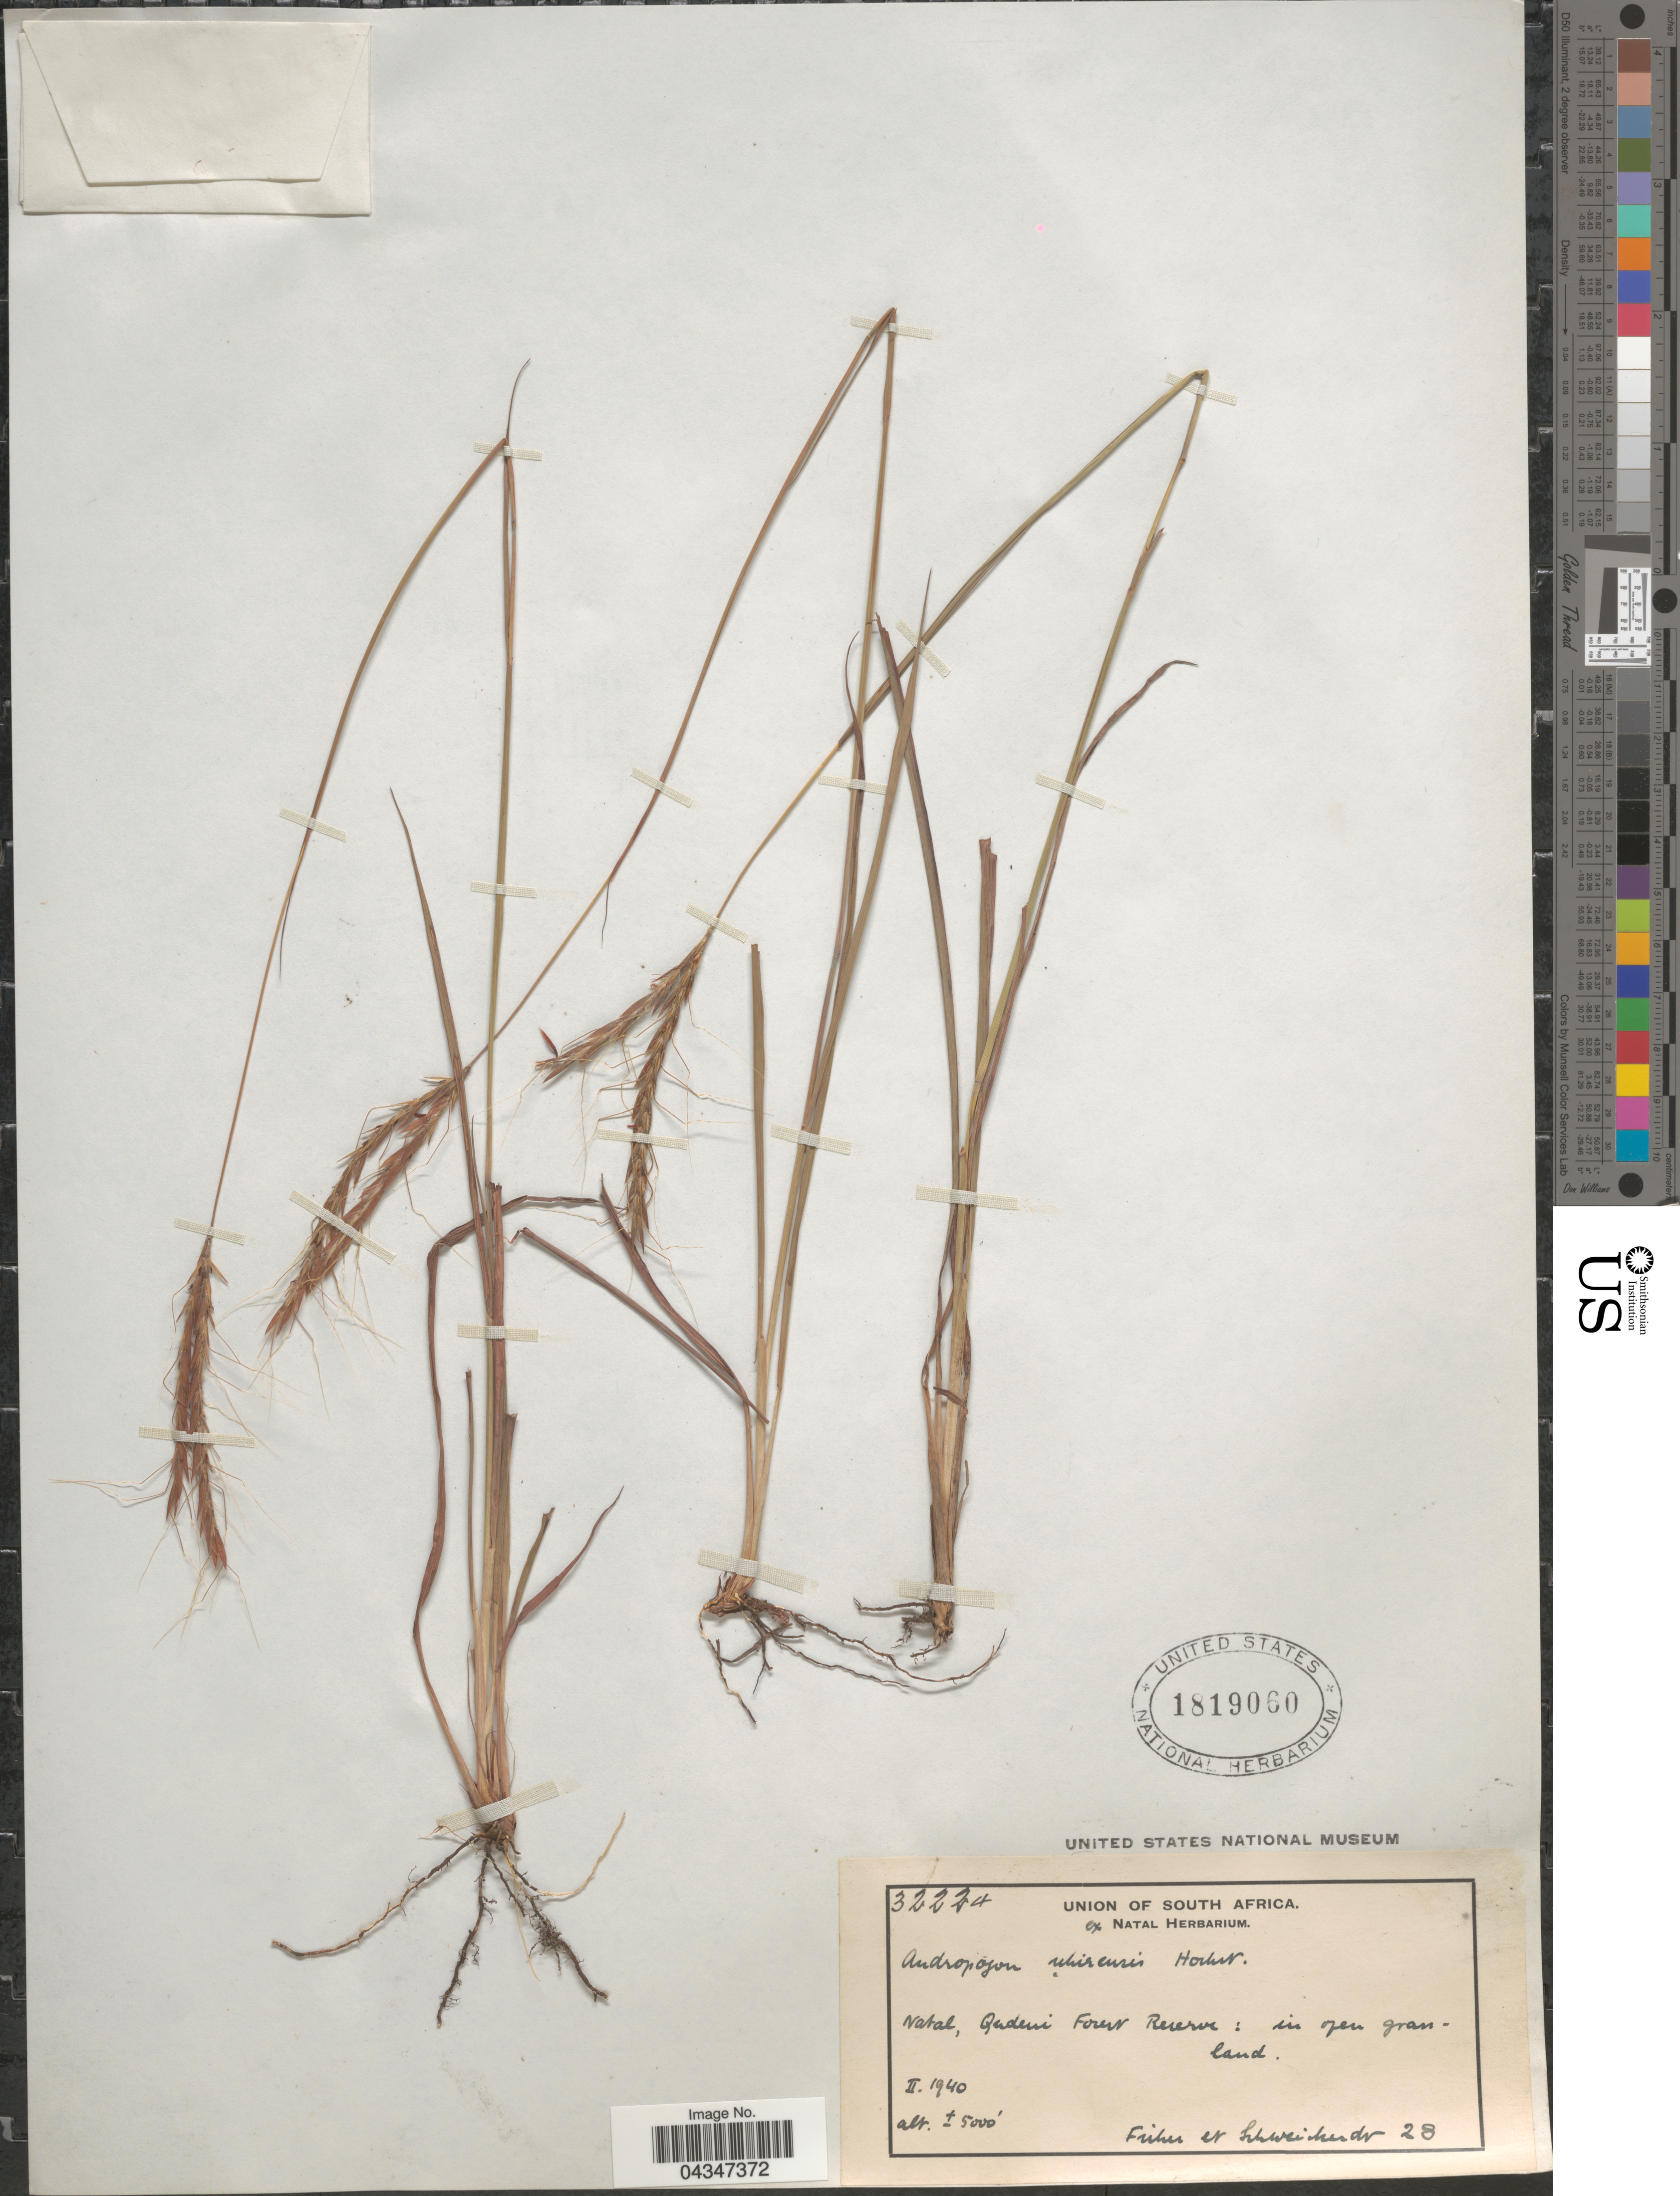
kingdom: Plantae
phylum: Tracheophyta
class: Liliopsida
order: Poales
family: Poaceae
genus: Andropogon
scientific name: Andropogon schirensis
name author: Hochst. ex A. Rich.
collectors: -- Fisher & -. Schweickerdt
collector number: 28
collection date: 1940-02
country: South Africa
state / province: KwaZulu-Natal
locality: Union of South Africa. Natal, Qudeni Forest Reserve.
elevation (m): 1524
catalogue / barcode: US 1819060